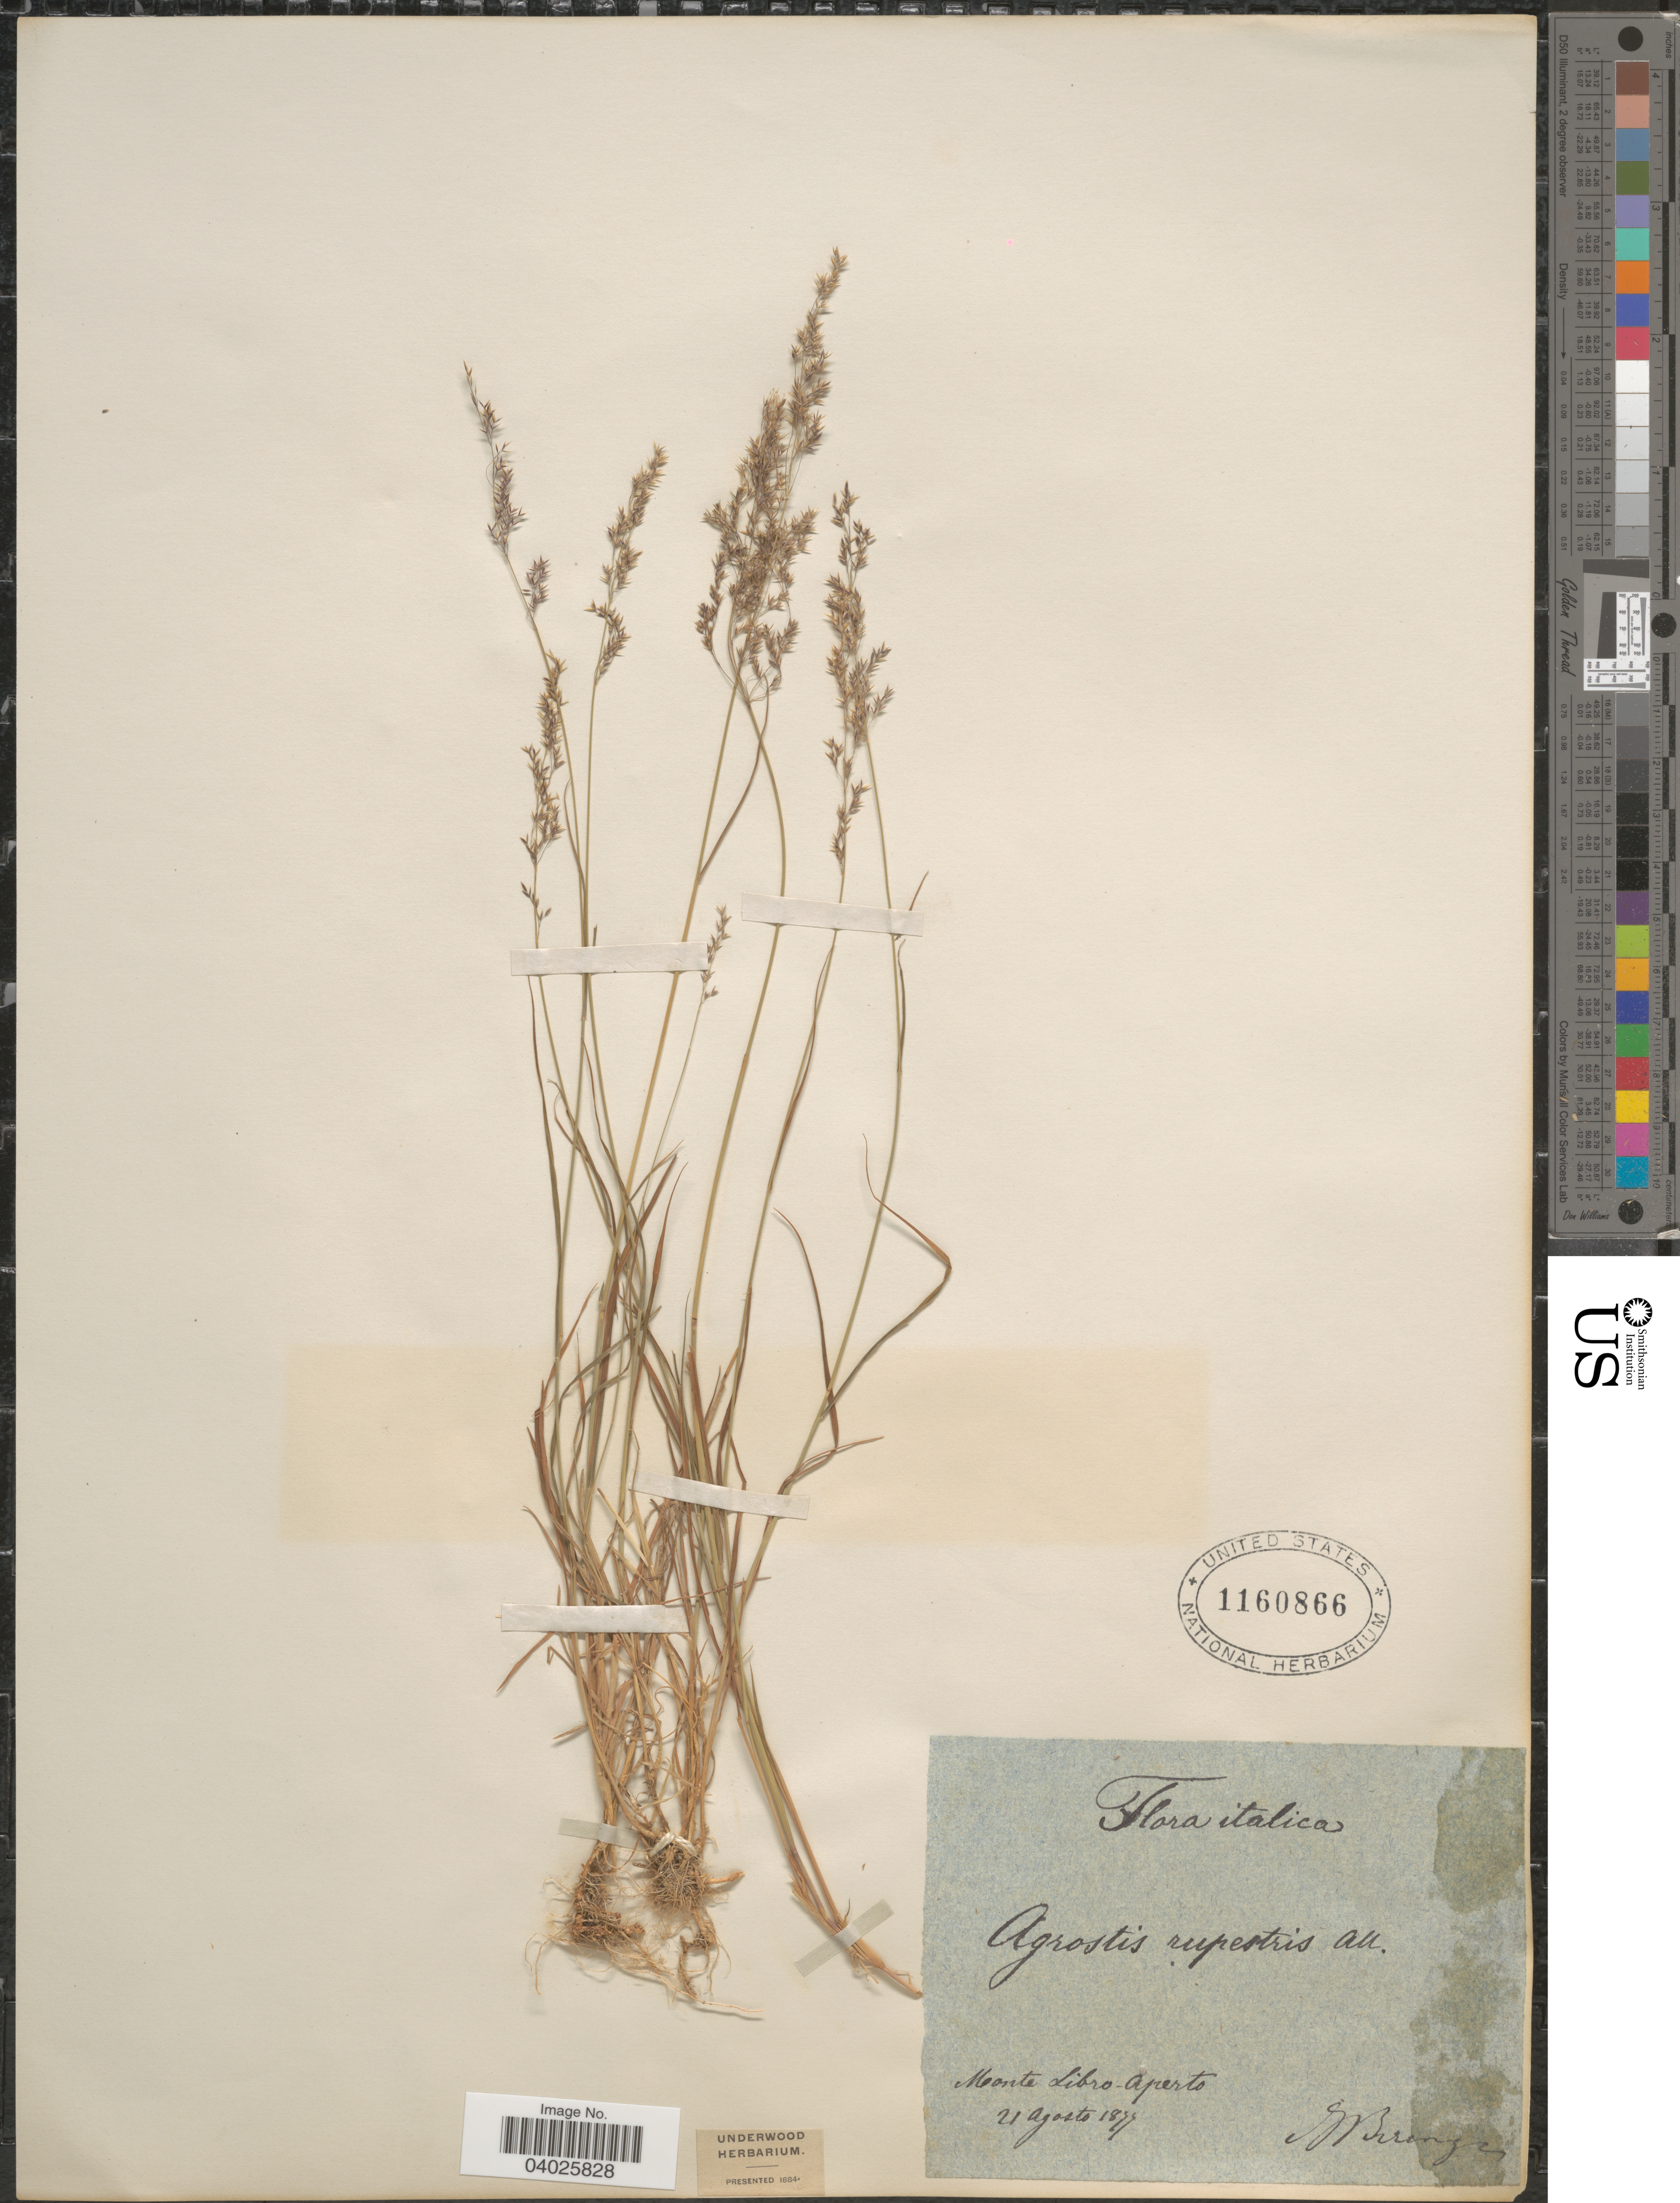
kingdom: Plantae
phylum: Tracheophyta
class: Liliopsida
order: Poales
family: Poaceae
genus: Agrostis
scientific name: Agrostis rupestris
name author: All.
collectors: M. Berenger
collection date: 1877-08-21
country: Italy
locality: Italica. Monte Libro-Aperto.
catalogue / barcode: US 1160866